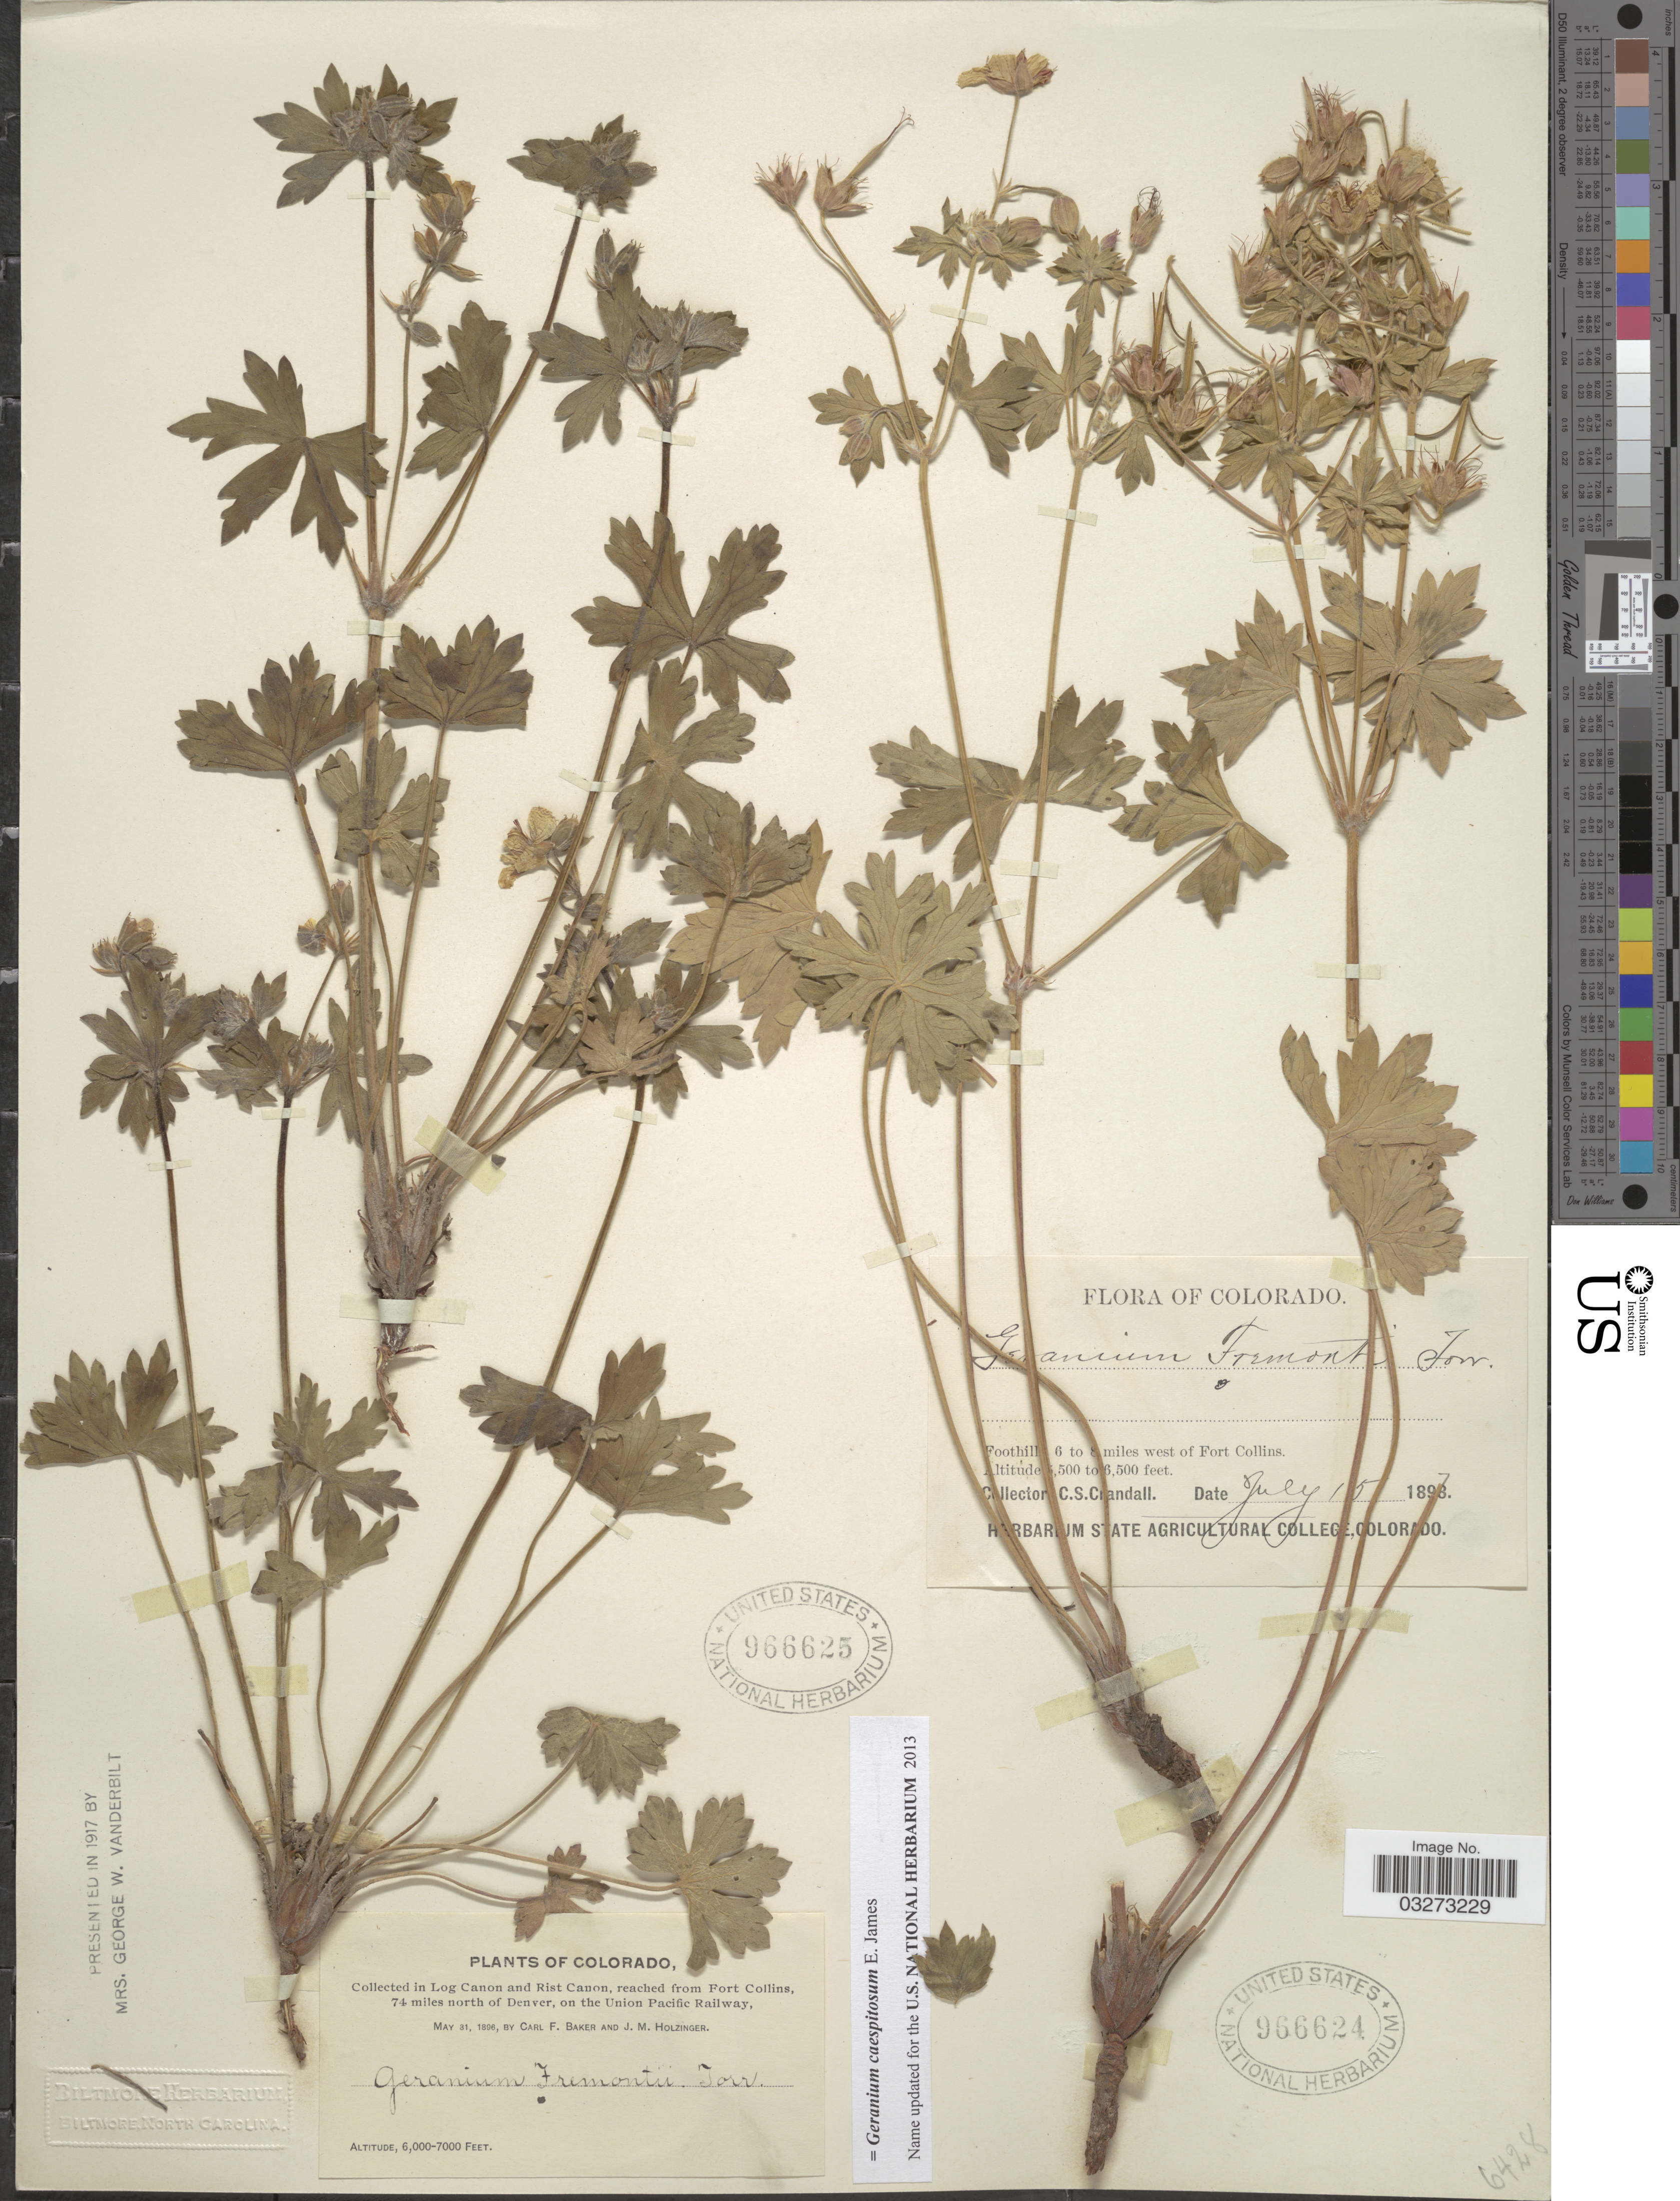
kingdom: Plantae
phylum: Tracheophyta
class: Magnoliopsida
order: Geraniales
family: Geraniaceae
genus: Geranium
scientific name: Geranium caespitosum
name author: E. James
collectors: C. F. Baker & J. M. Holzinger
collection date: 1896-05-31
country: United States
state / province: Colorado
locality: In Log Canon and Rist Canon, reached from Fort Collins, 74 miles north of Denver, on the Union Pacific Railway.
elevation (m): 1829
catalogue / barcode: US 966625